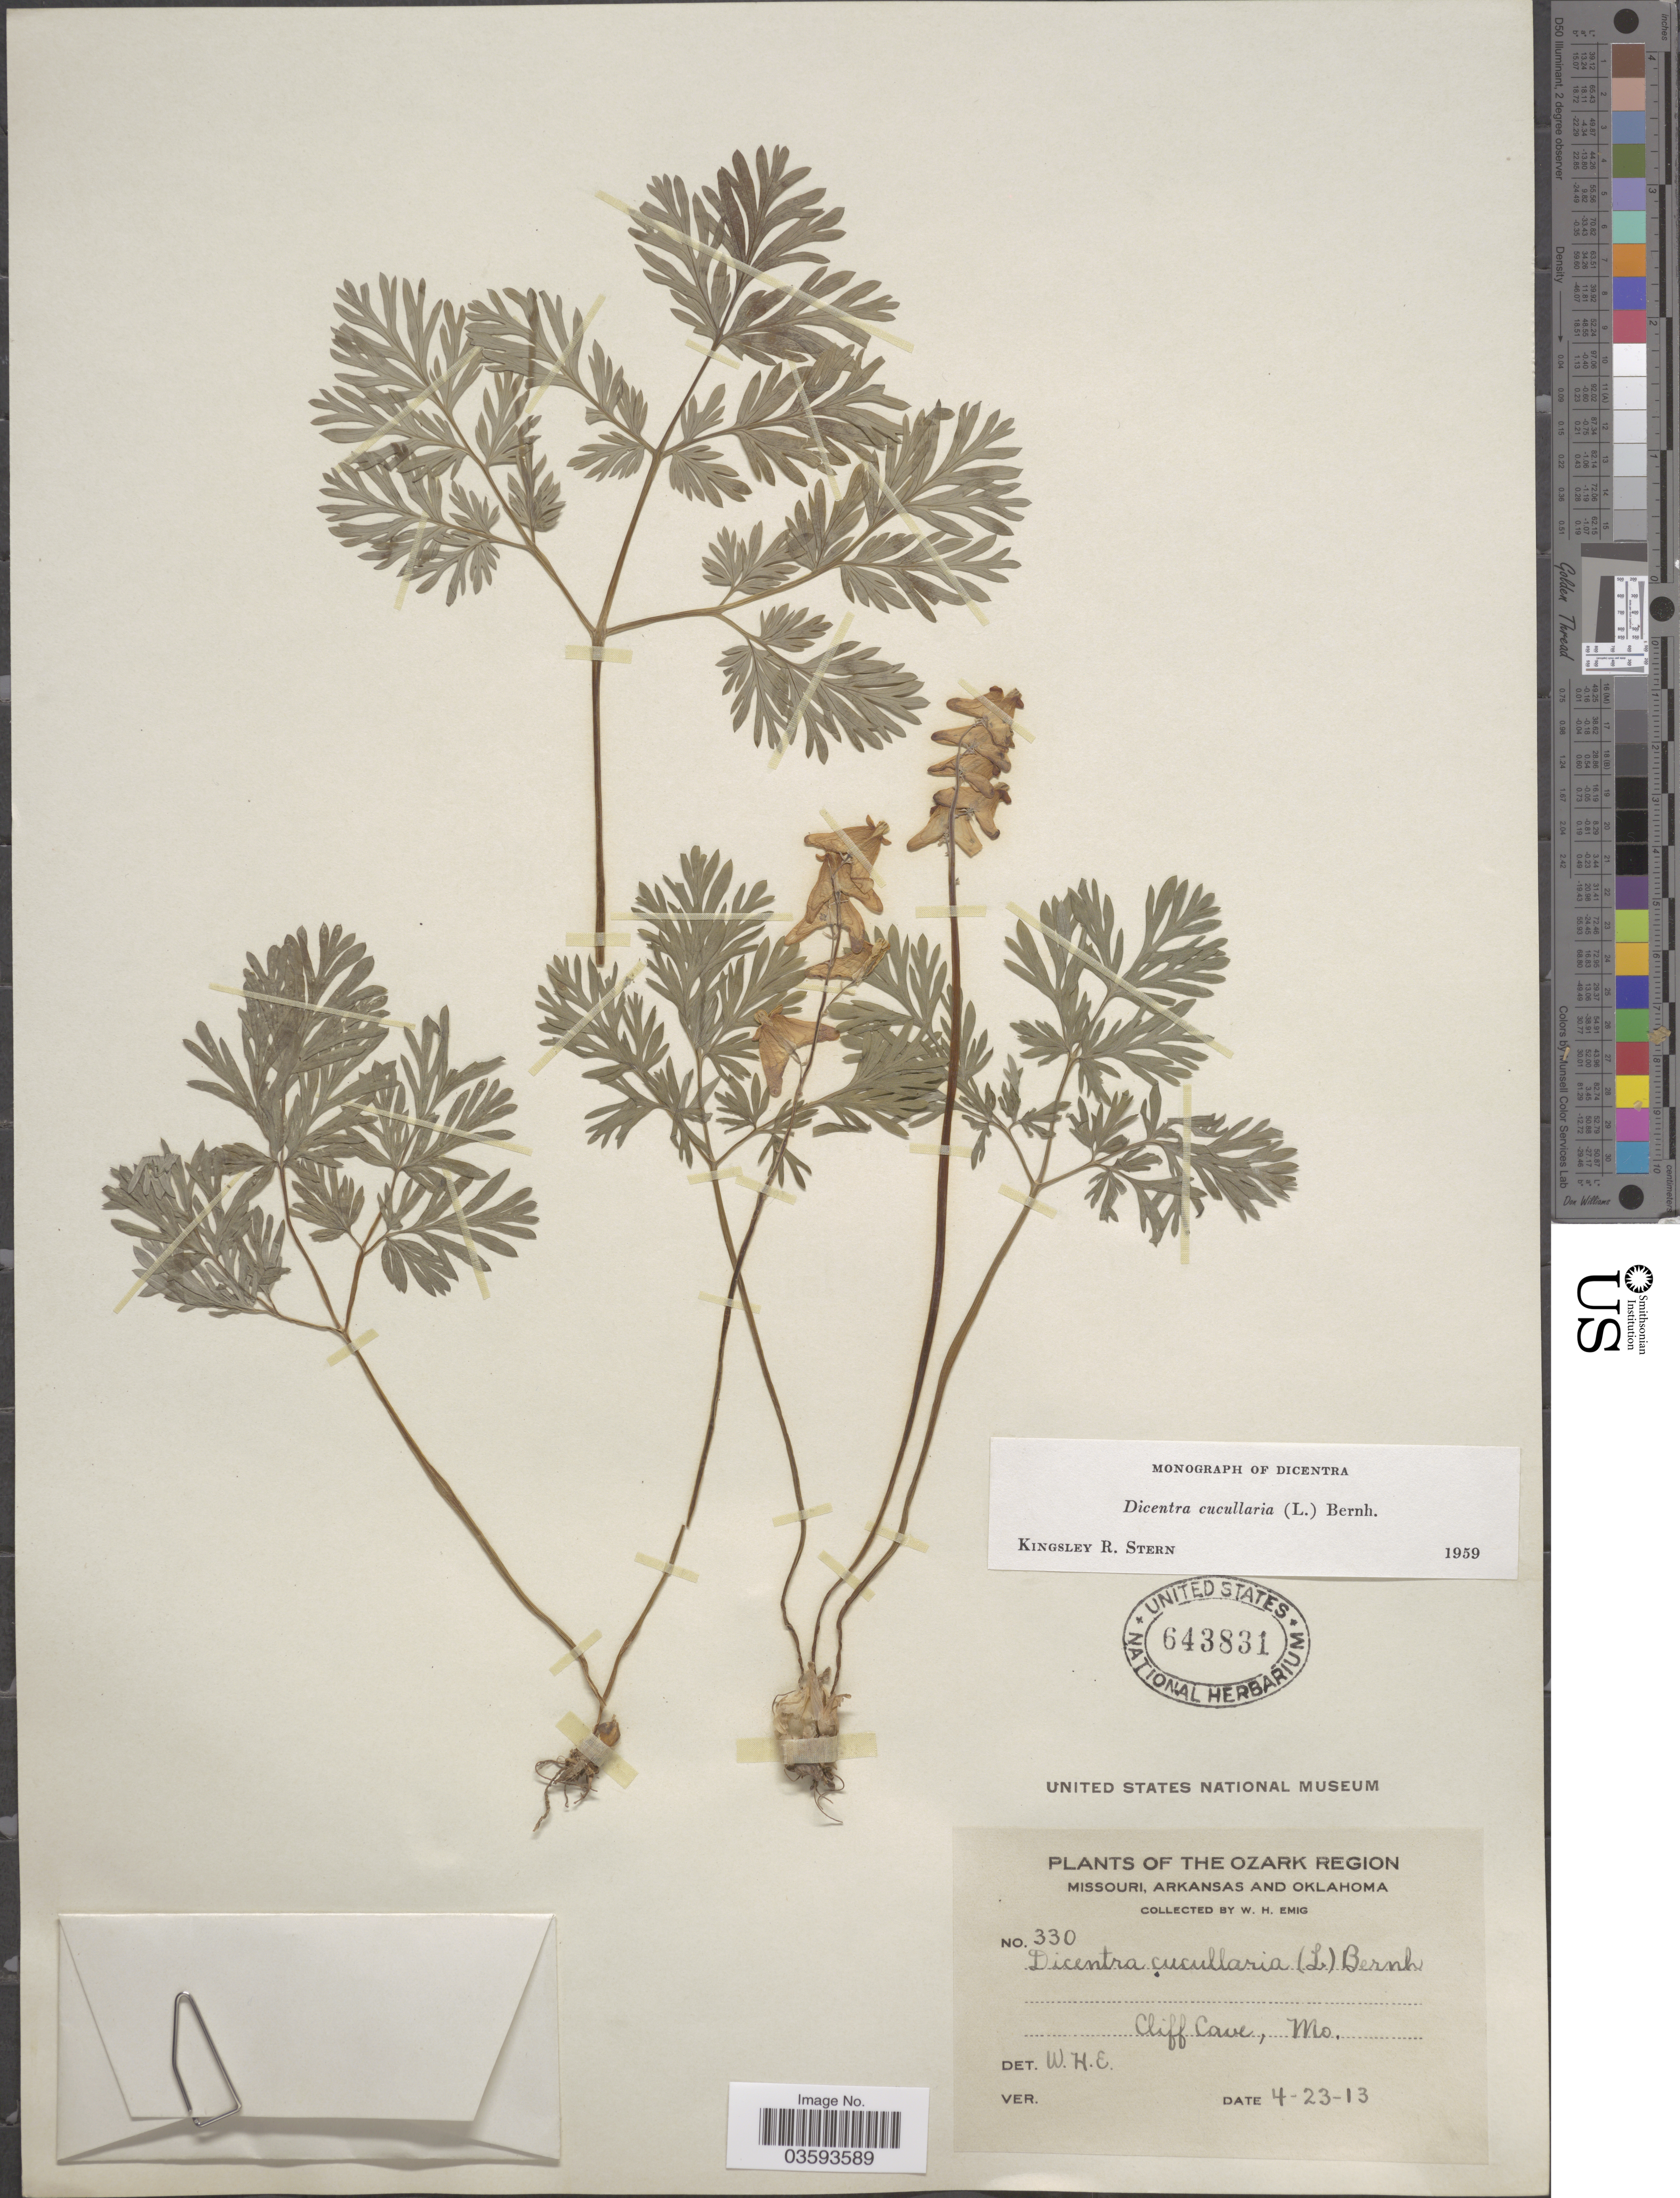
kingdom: Plantae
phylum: Tracheophyta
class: Magnoliopsida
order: Ranunculales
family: Papaveraceae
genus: Dicentra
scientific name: Dicentra cucullaria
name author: (L.) Bernh.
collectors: W. H. Emig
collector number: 330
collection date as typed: Transcribed d/m/y: 23/4/13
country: United States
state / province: Missouri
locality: The Ozark Region. Cliff Cave.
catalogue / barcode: US 643831